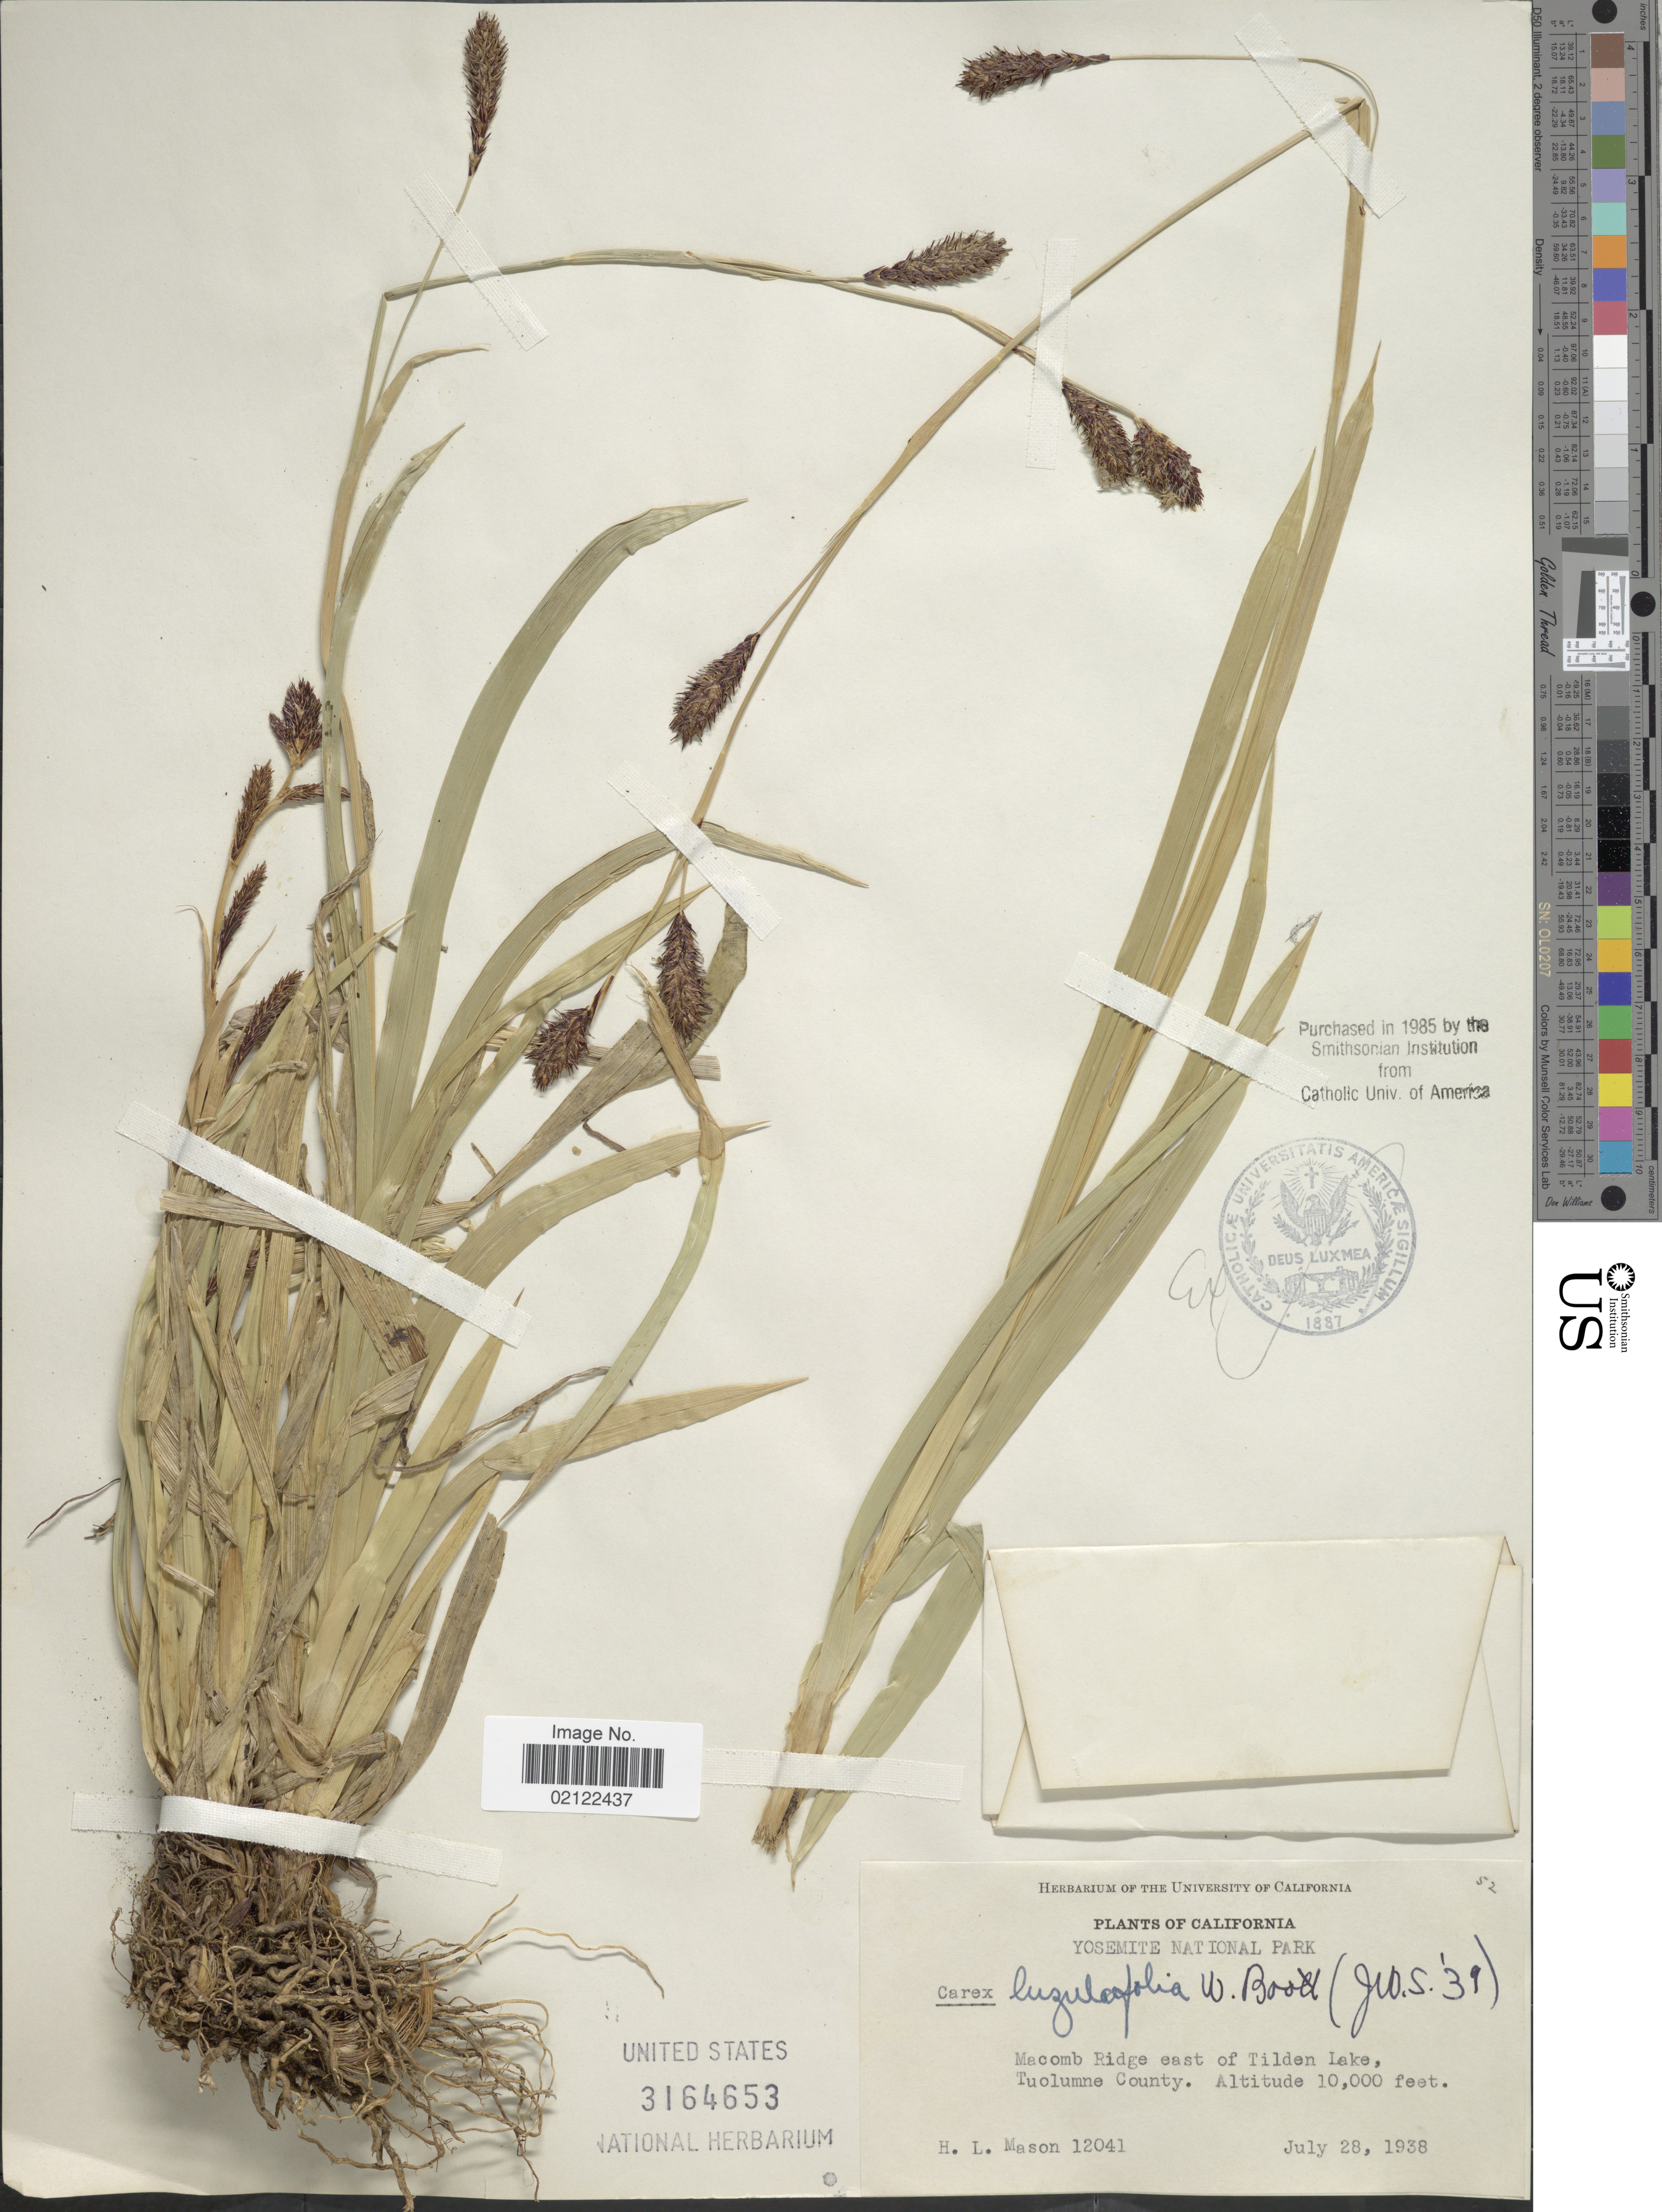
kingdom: Plantae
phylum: Tracheophyta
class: Liliopsida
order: Poales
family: Cyperaceae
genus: Carex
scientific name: Carex luzulifolia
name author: W. Boott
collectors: H. L. Mason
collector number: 12041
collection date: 1938-07-28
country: United States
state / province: California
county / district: Tuolumne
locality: Yosemite National Park. Macomb Ridge east of Tilden Lake, Tuolumne County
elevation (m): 3048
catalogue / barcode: US 3164653